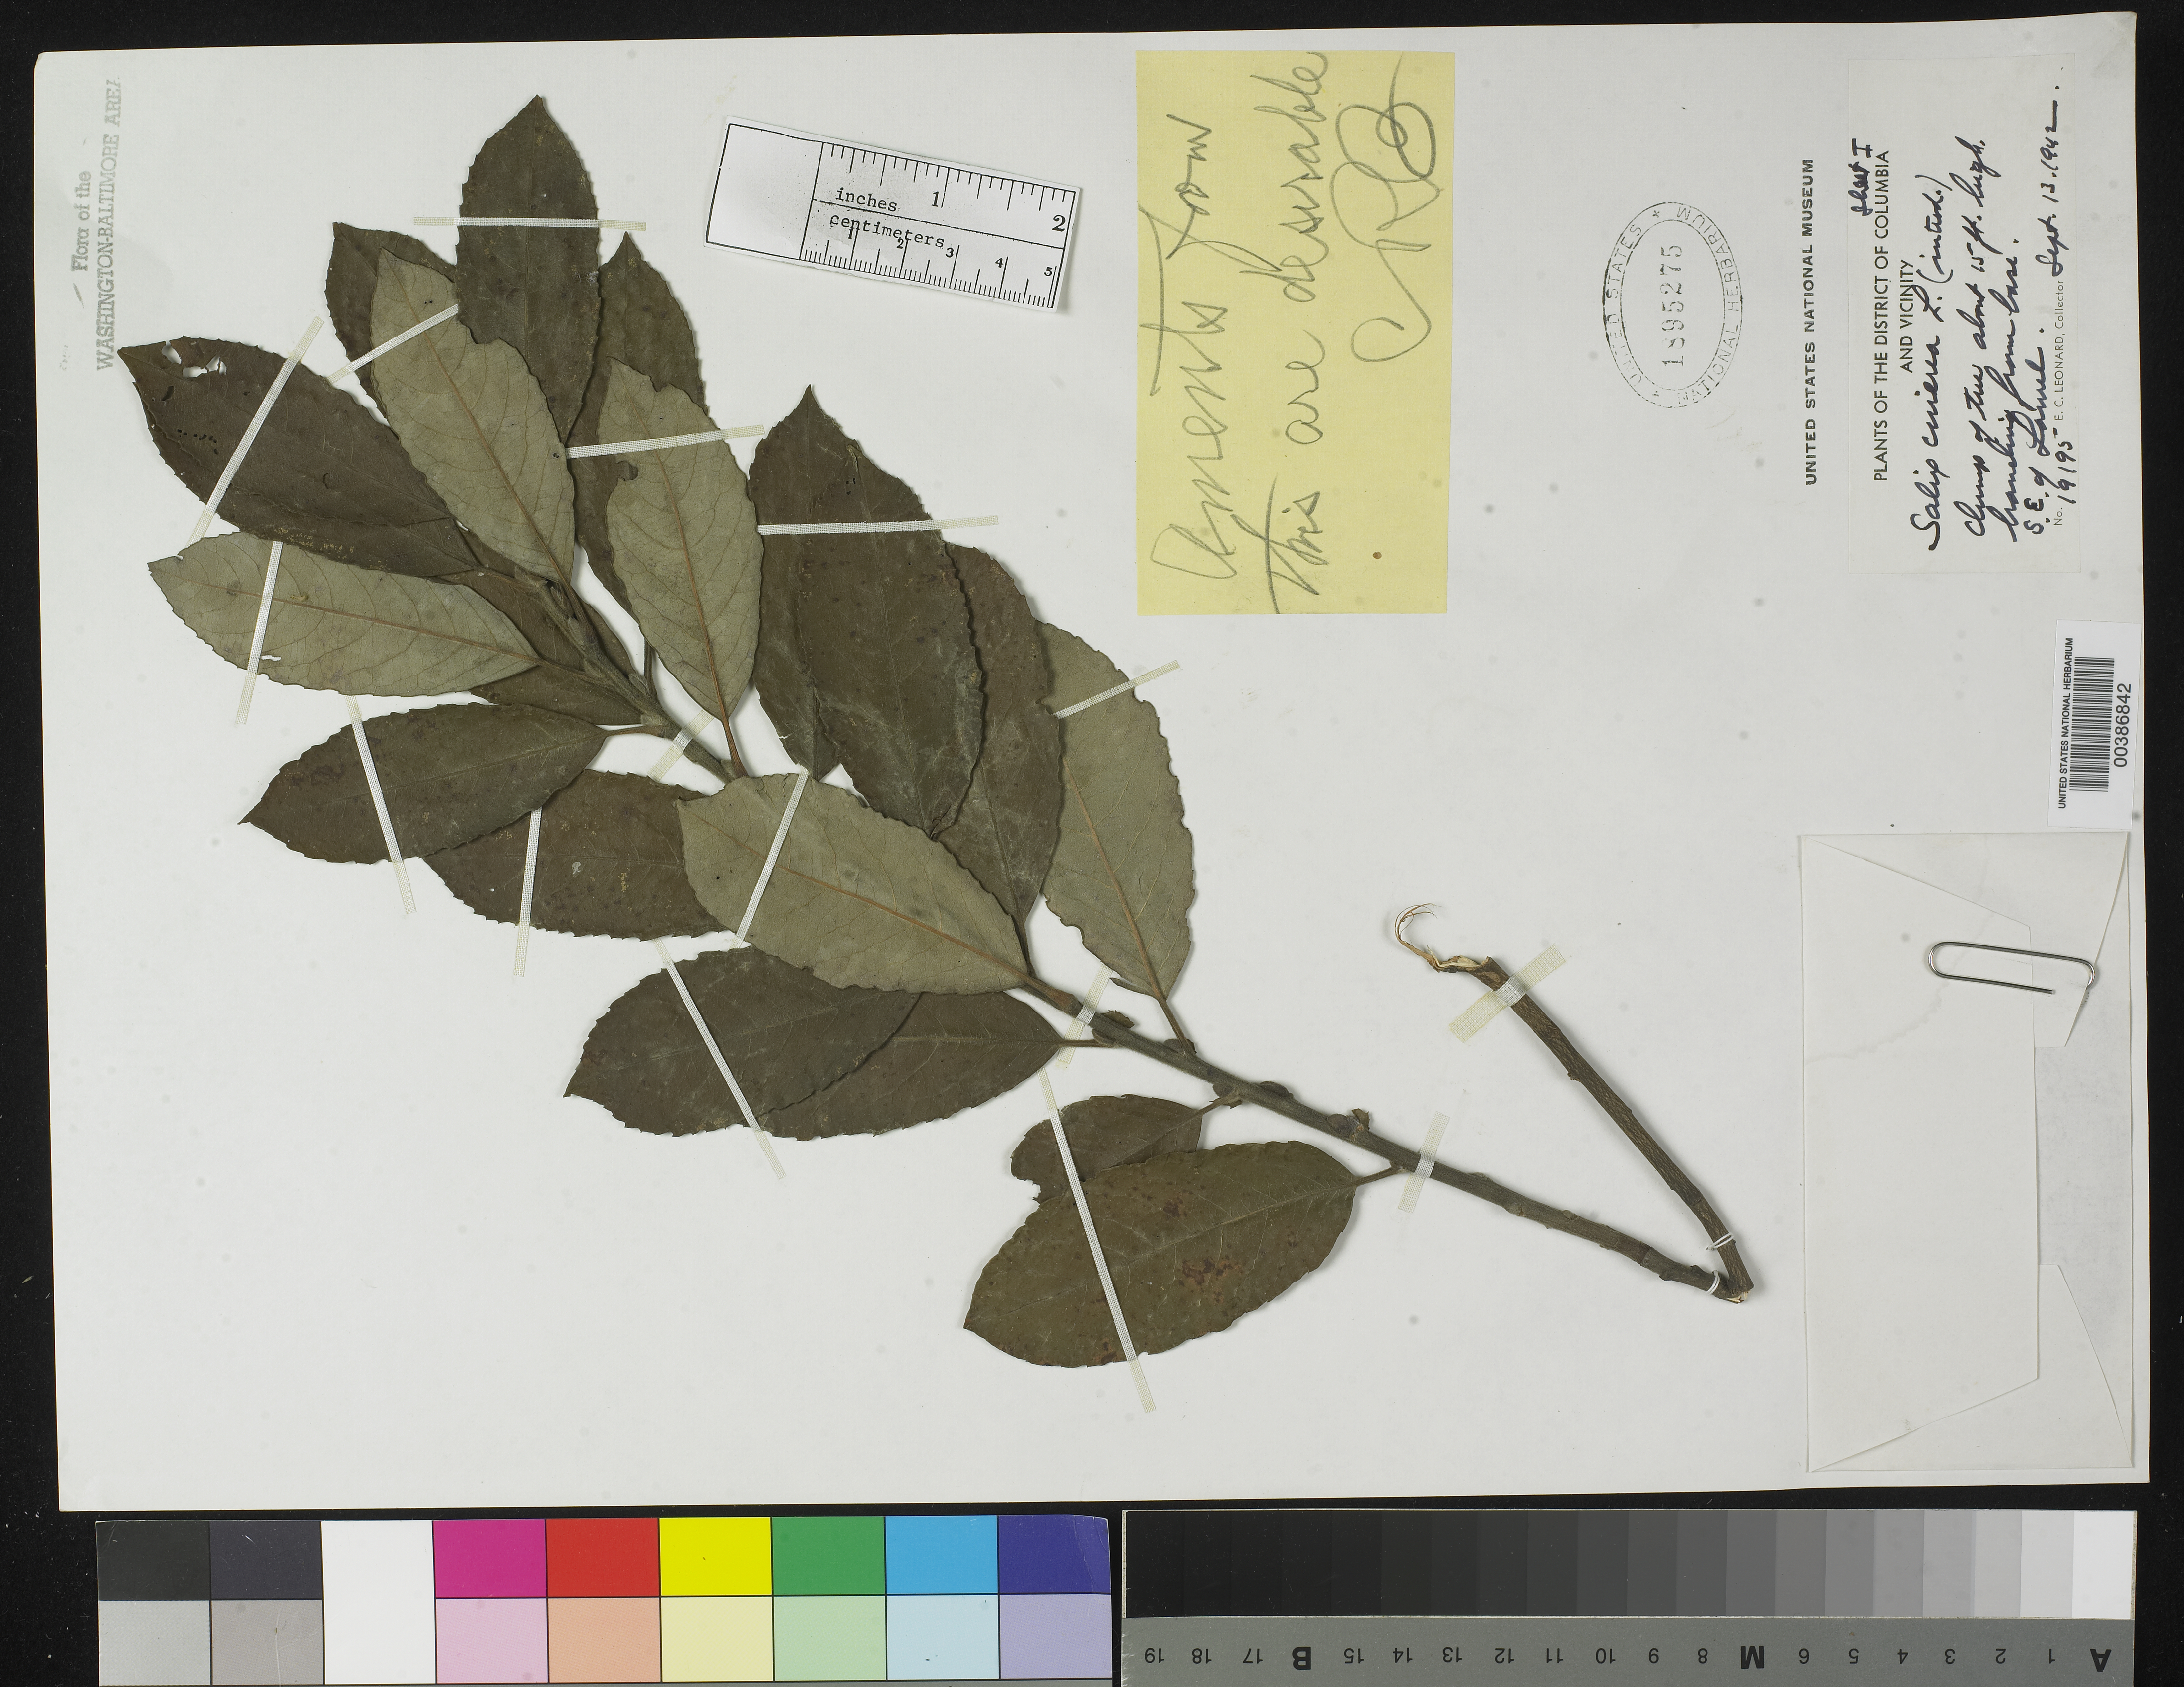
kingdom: Plantae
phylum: Tracheophyta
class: Magnoliopsida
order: Malpighiales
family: Salicaceae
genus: Salix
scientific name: Salix cinerea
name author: L.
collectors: E. C. Leonard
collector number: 19195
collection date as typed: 13 Sep 1942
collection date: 1942-09-13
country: United States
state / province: Maryland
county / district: Prince George's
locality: Southeast of Laurel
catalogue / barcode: US 1895275